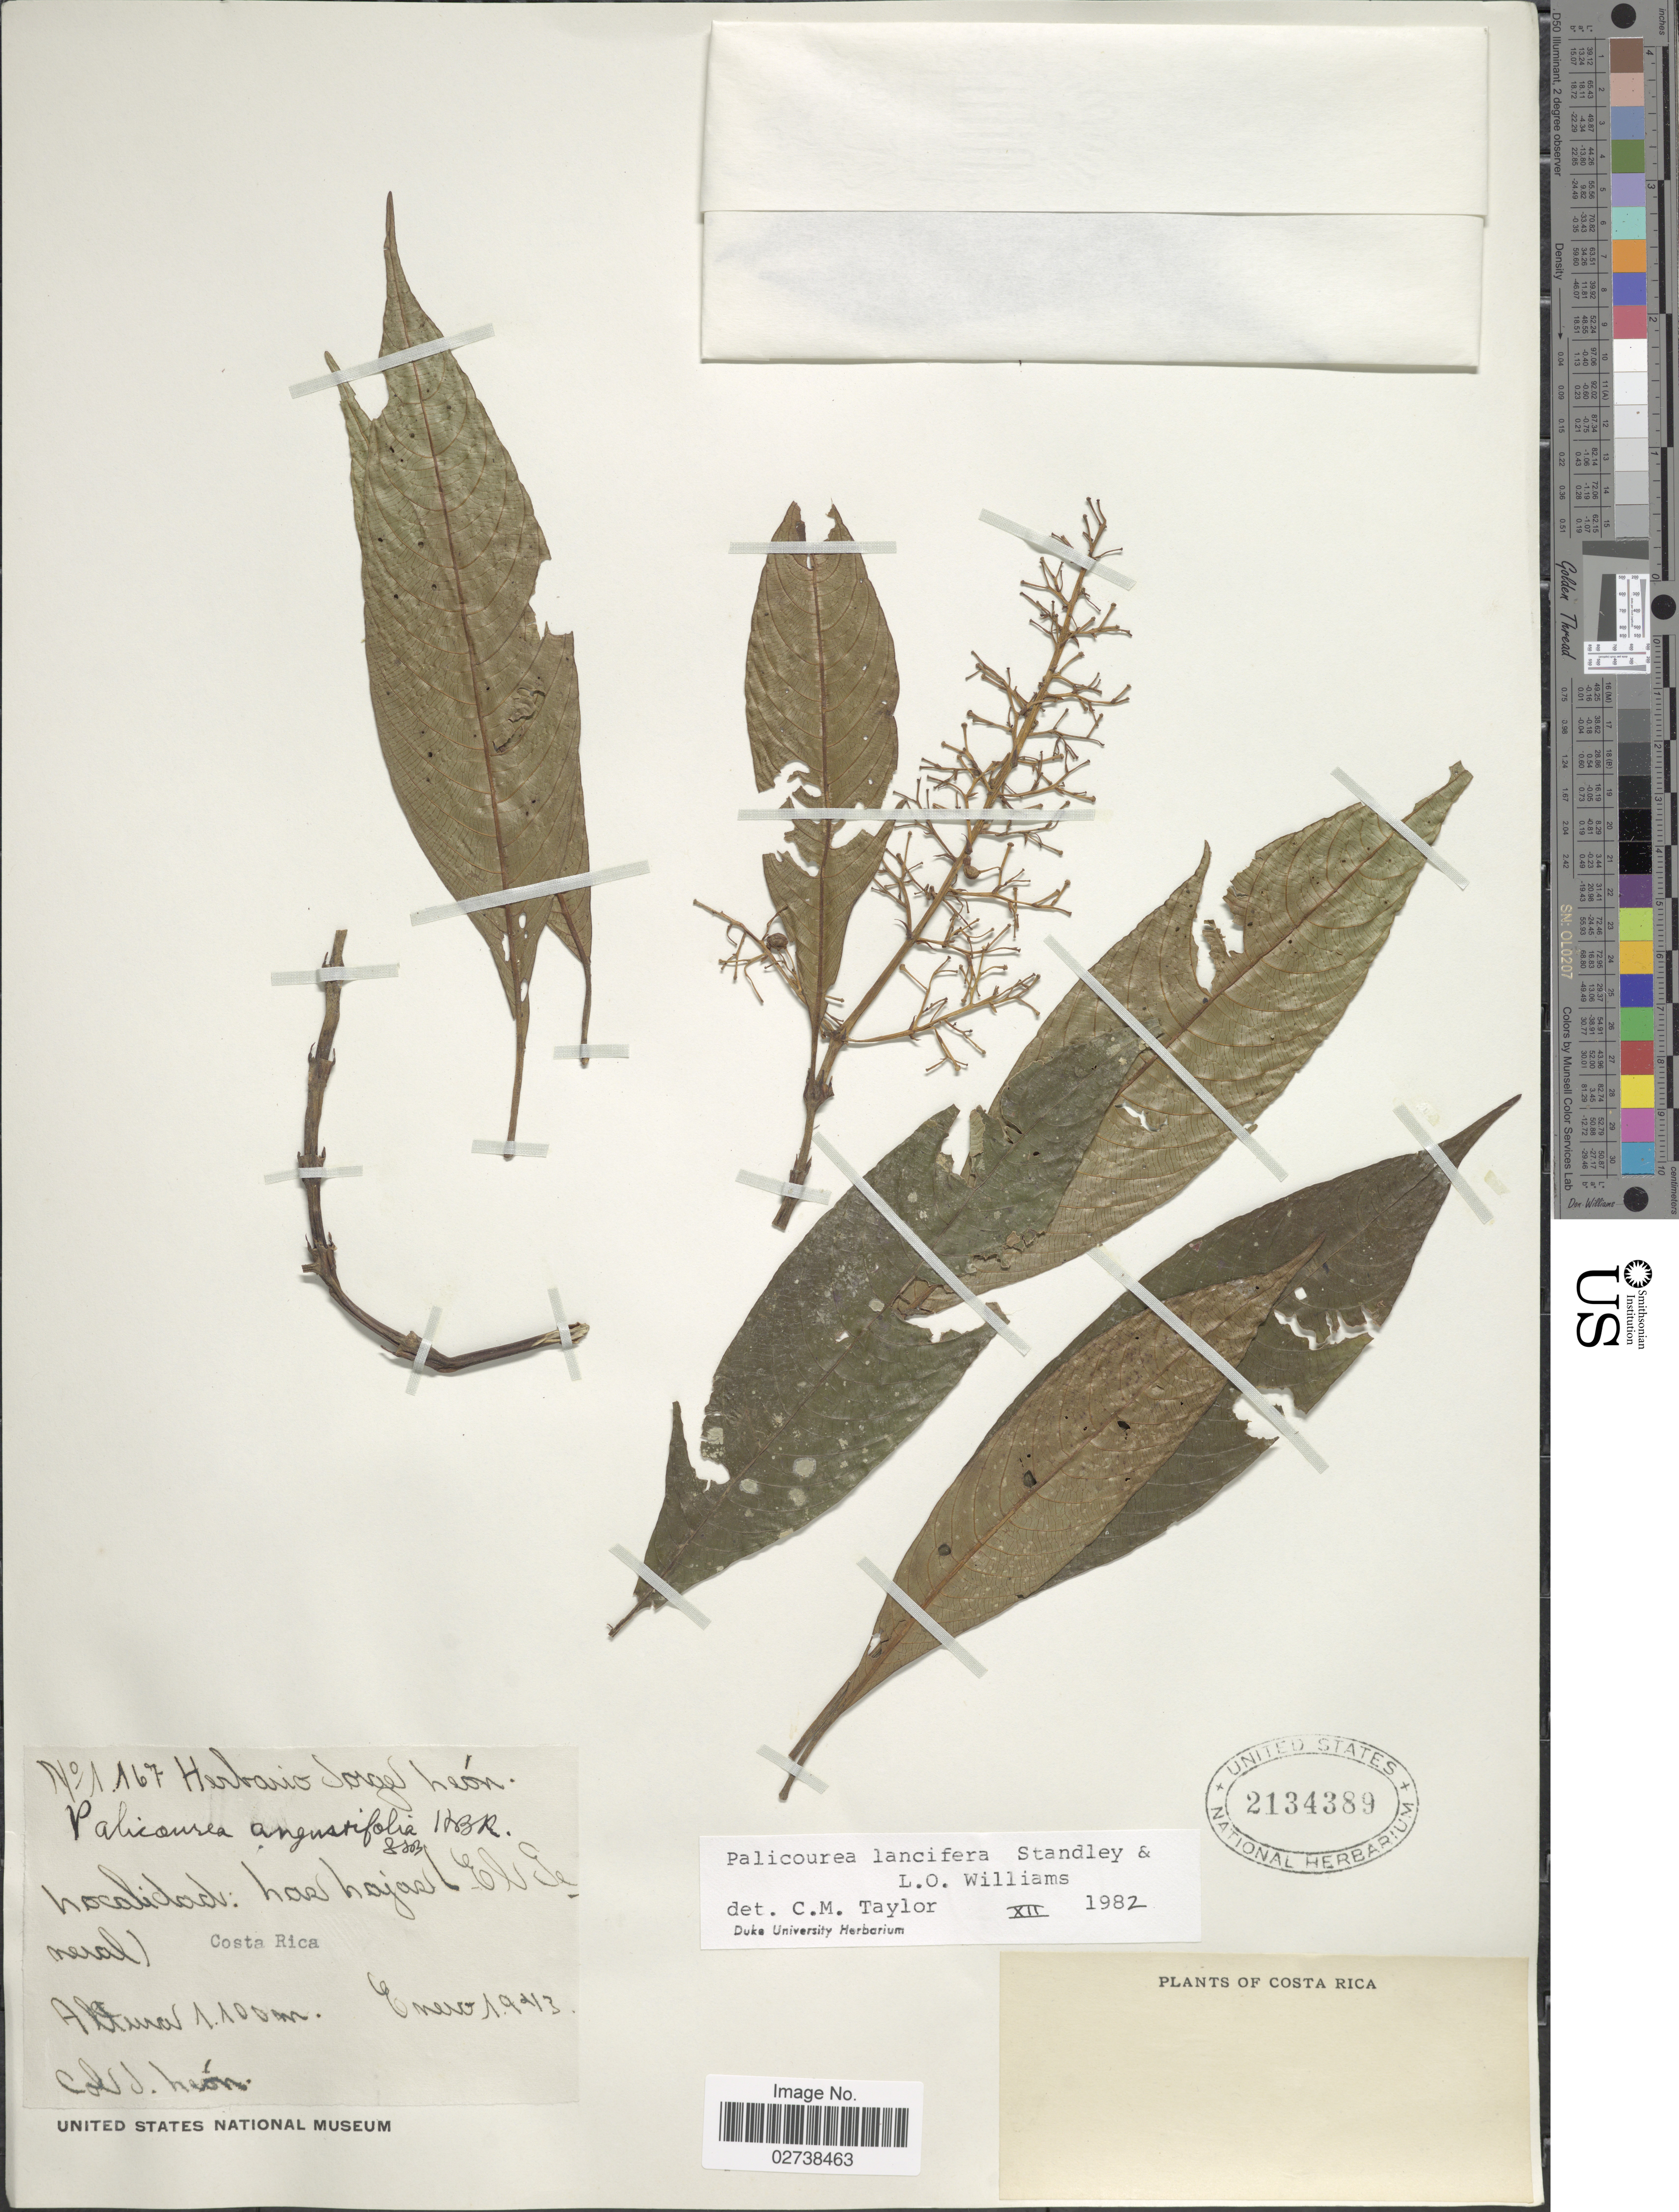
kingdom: Plantae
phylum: Tracheophyta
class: Magnoliopsida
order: Gentianales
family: Rubiaceae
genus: Palicourea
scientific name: Palicourea lancifera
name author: Standl. & L.O. Williams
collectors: J. León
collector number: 1167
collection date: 1943-01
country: Costa Rica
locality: Las Lajas (El General)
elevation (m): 1100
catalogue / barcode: US 2134389